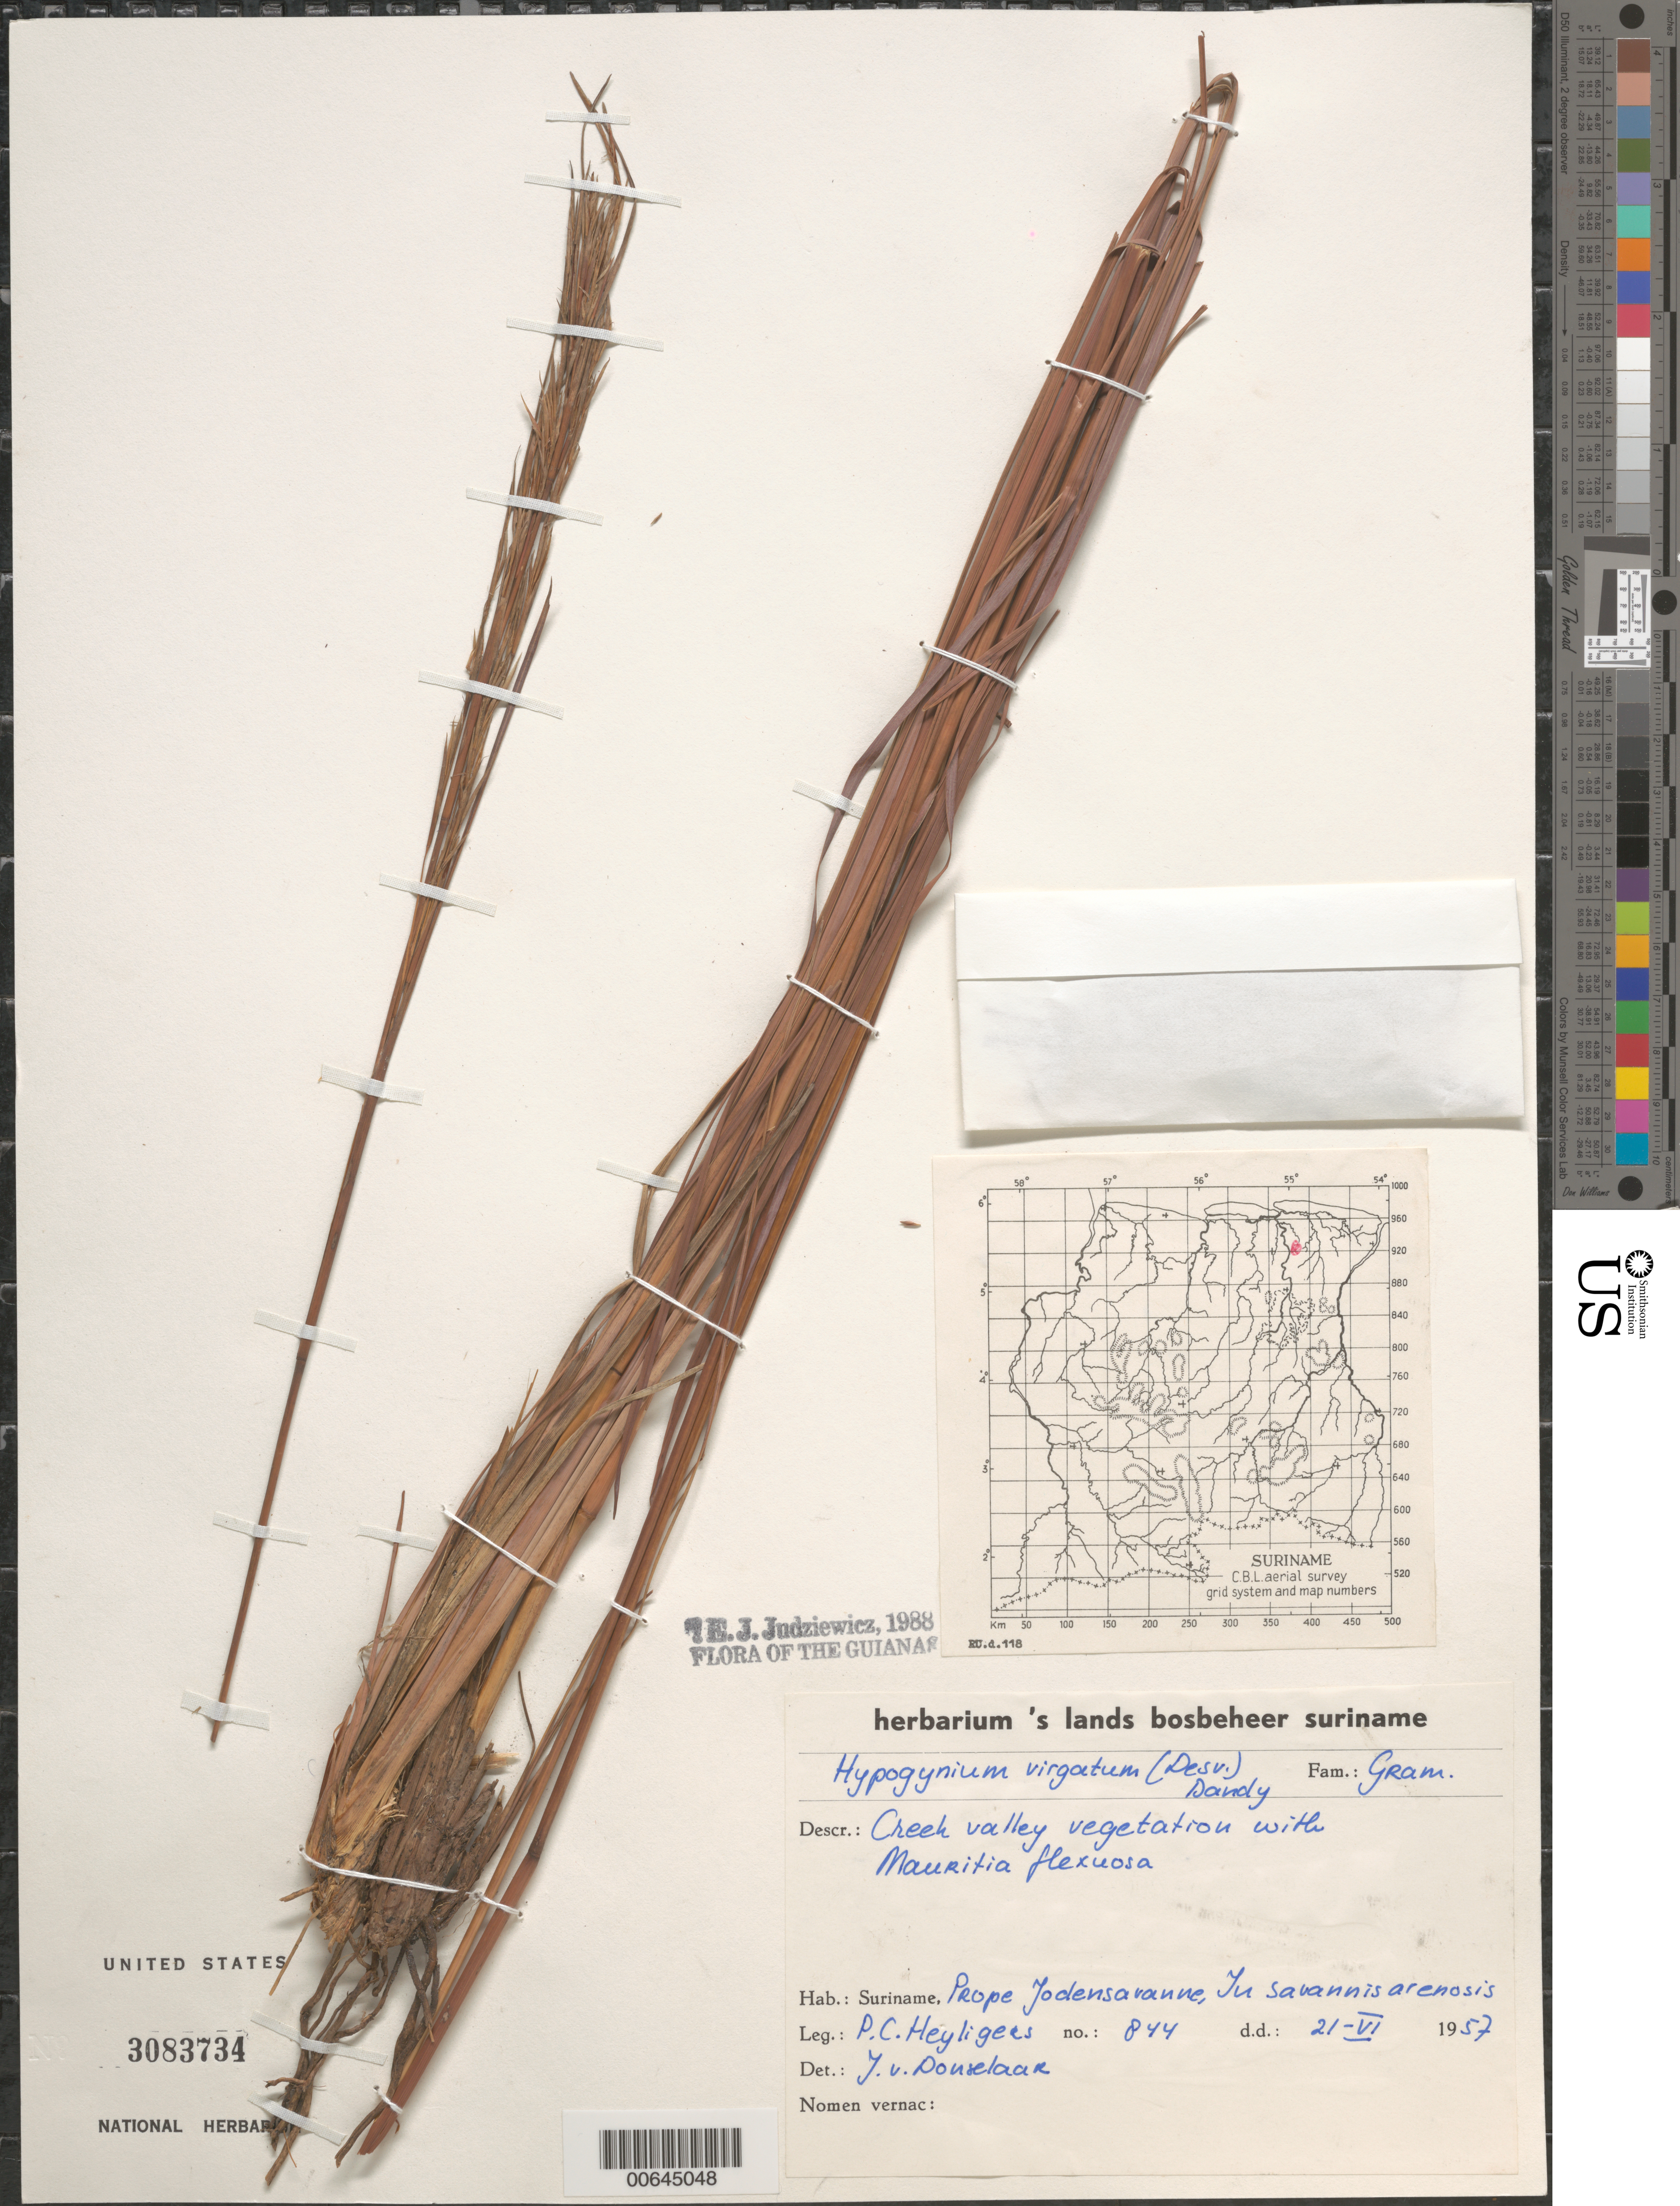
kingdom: Plantae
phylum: Tracheophyta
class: Liliopsida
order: Poales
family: Poaceae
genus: Andropogon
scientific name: Andropogon virgatus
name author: Desv. ex Ham.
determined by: Judziewicz, E. J.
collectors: P. Heyligers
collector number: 844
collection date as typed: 21-Jun-57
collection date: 1957-06-21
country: Suriname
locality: Jodensavanne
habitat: Creek valley vegetation with Mauritia flexuosa; tu savannis arenosis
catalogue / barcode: US 3083734